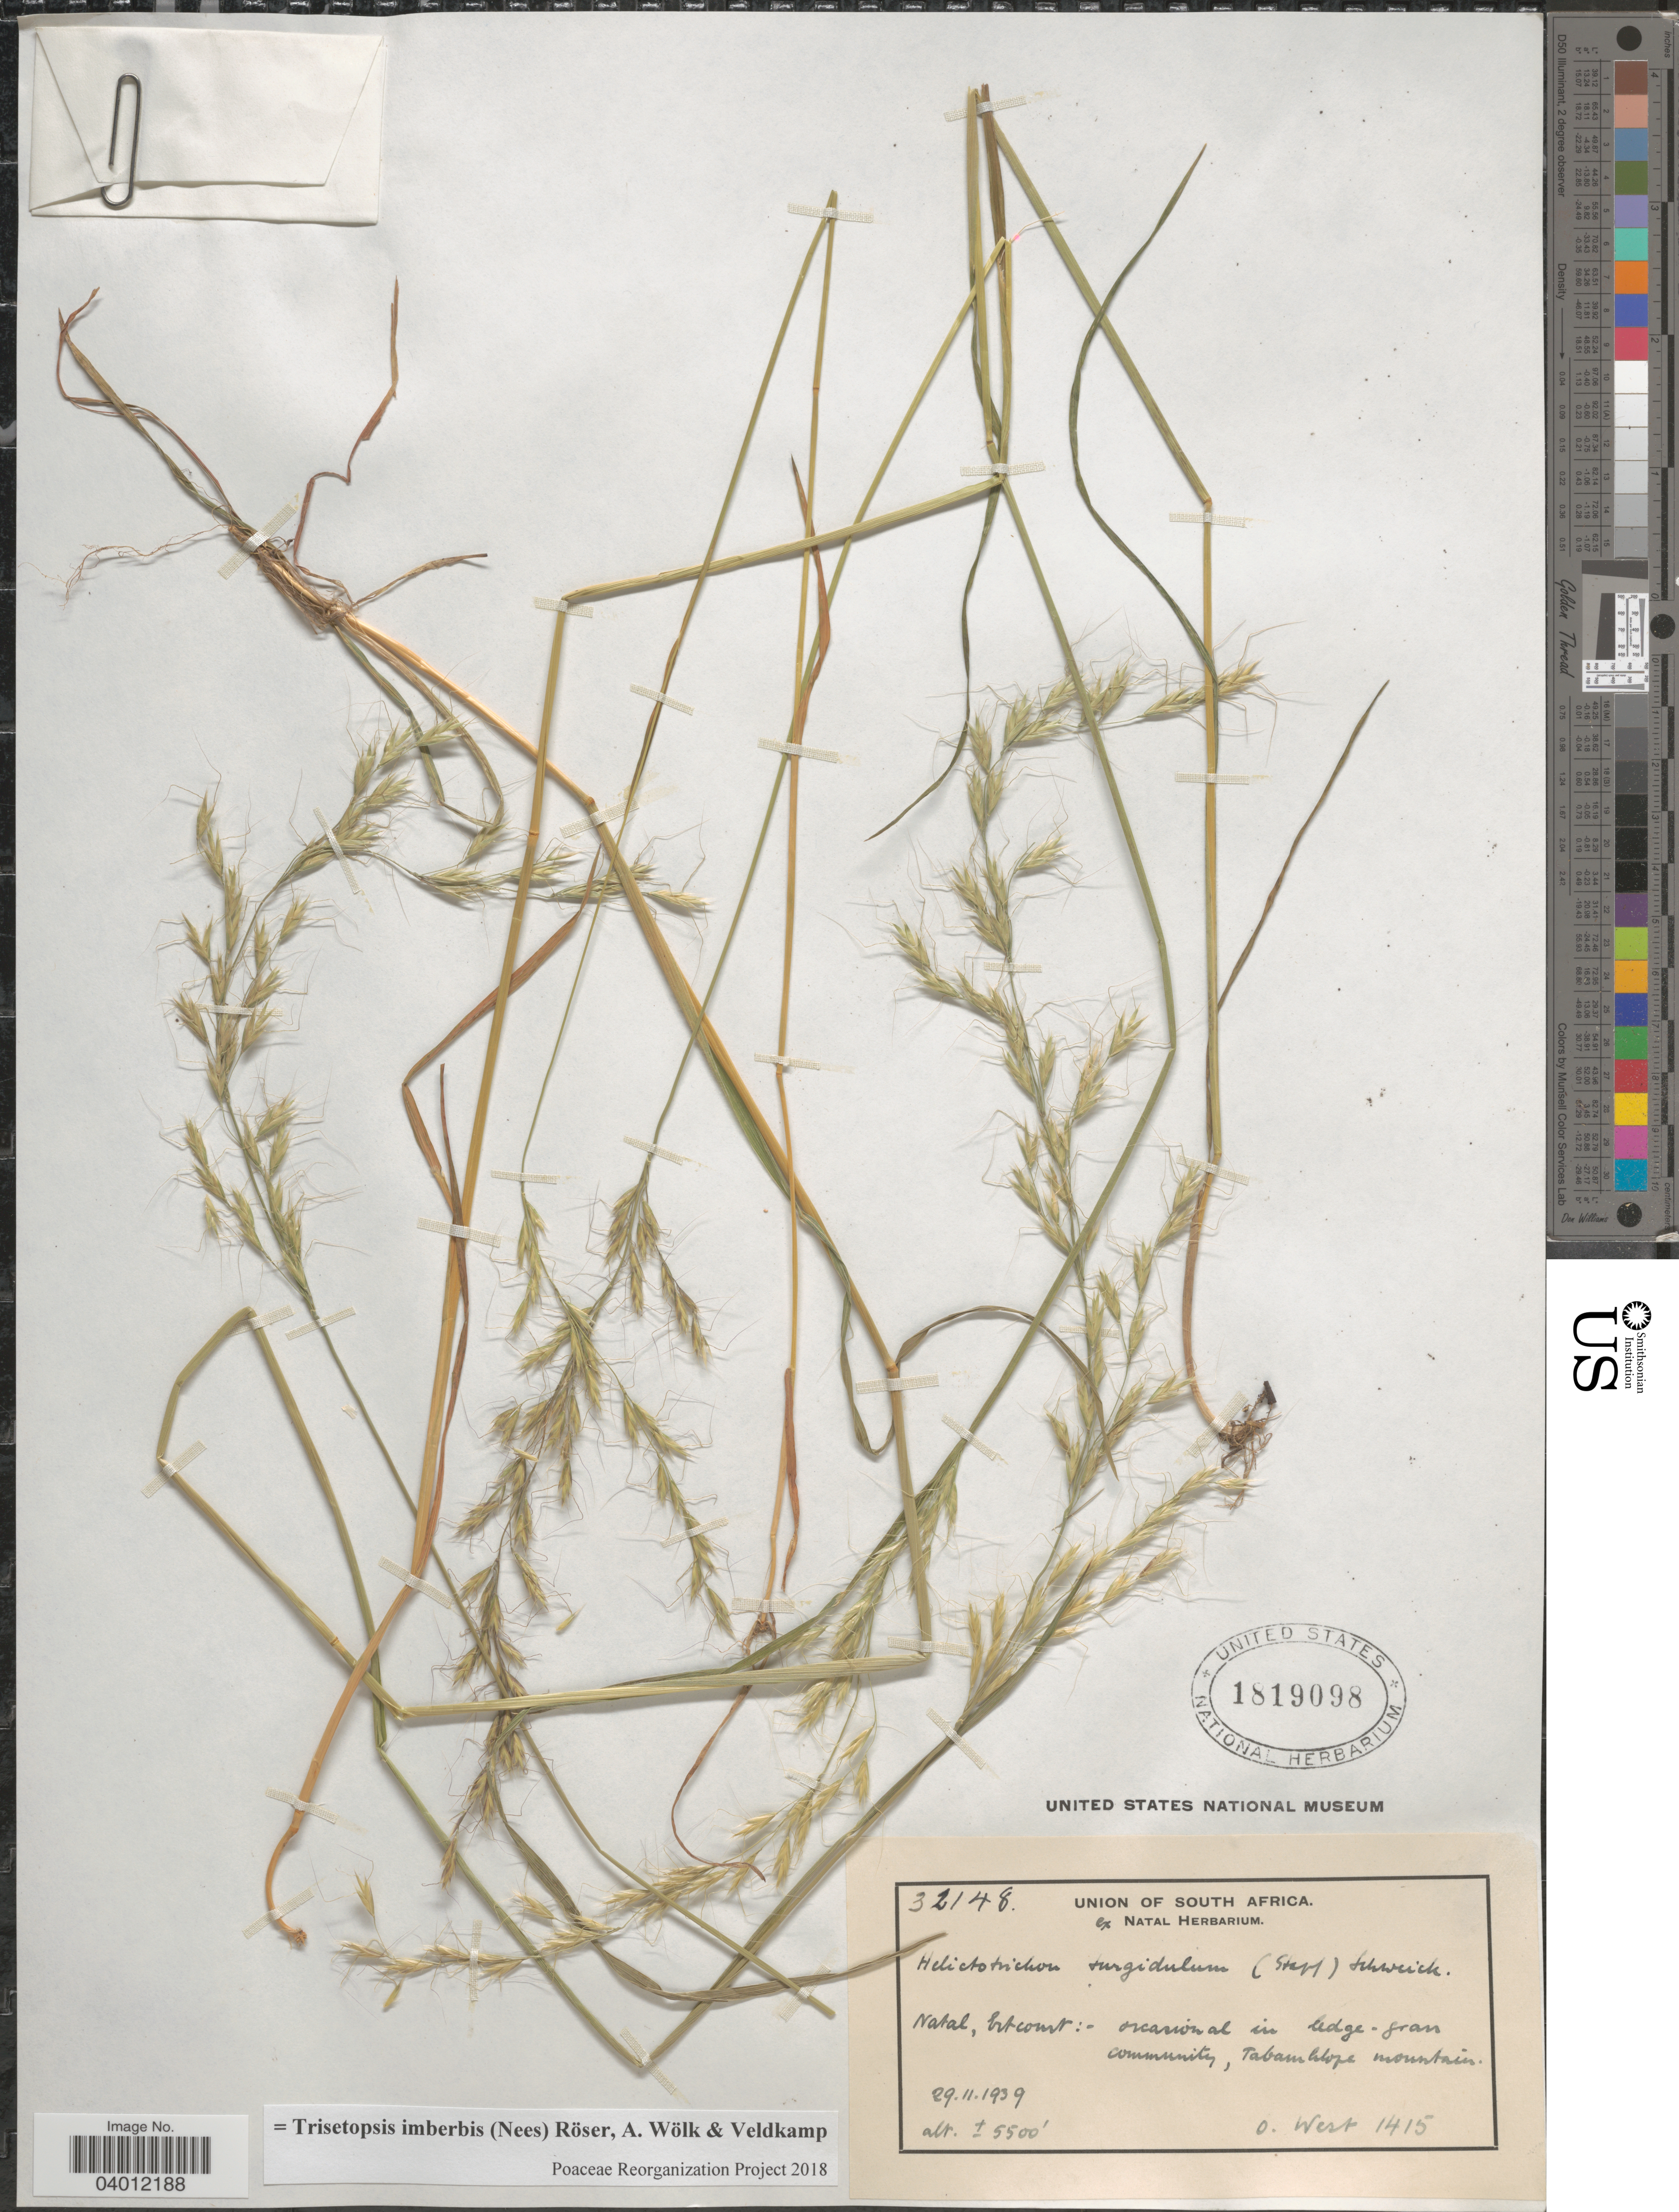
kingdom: Plantae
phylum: Tracheophyta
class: Liliopsida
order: Poales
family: Poaceae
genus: Trisetopsis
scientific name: Trisetopsis imberbis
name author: (Nees) Röser et al.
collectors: O. West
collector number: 1415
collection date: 1939-11-29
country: South Africa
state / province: KwaZulu-Natal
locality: Natal, Estcourt: Tabamhlope mountain.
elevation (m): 1676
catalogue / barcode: US 1819098